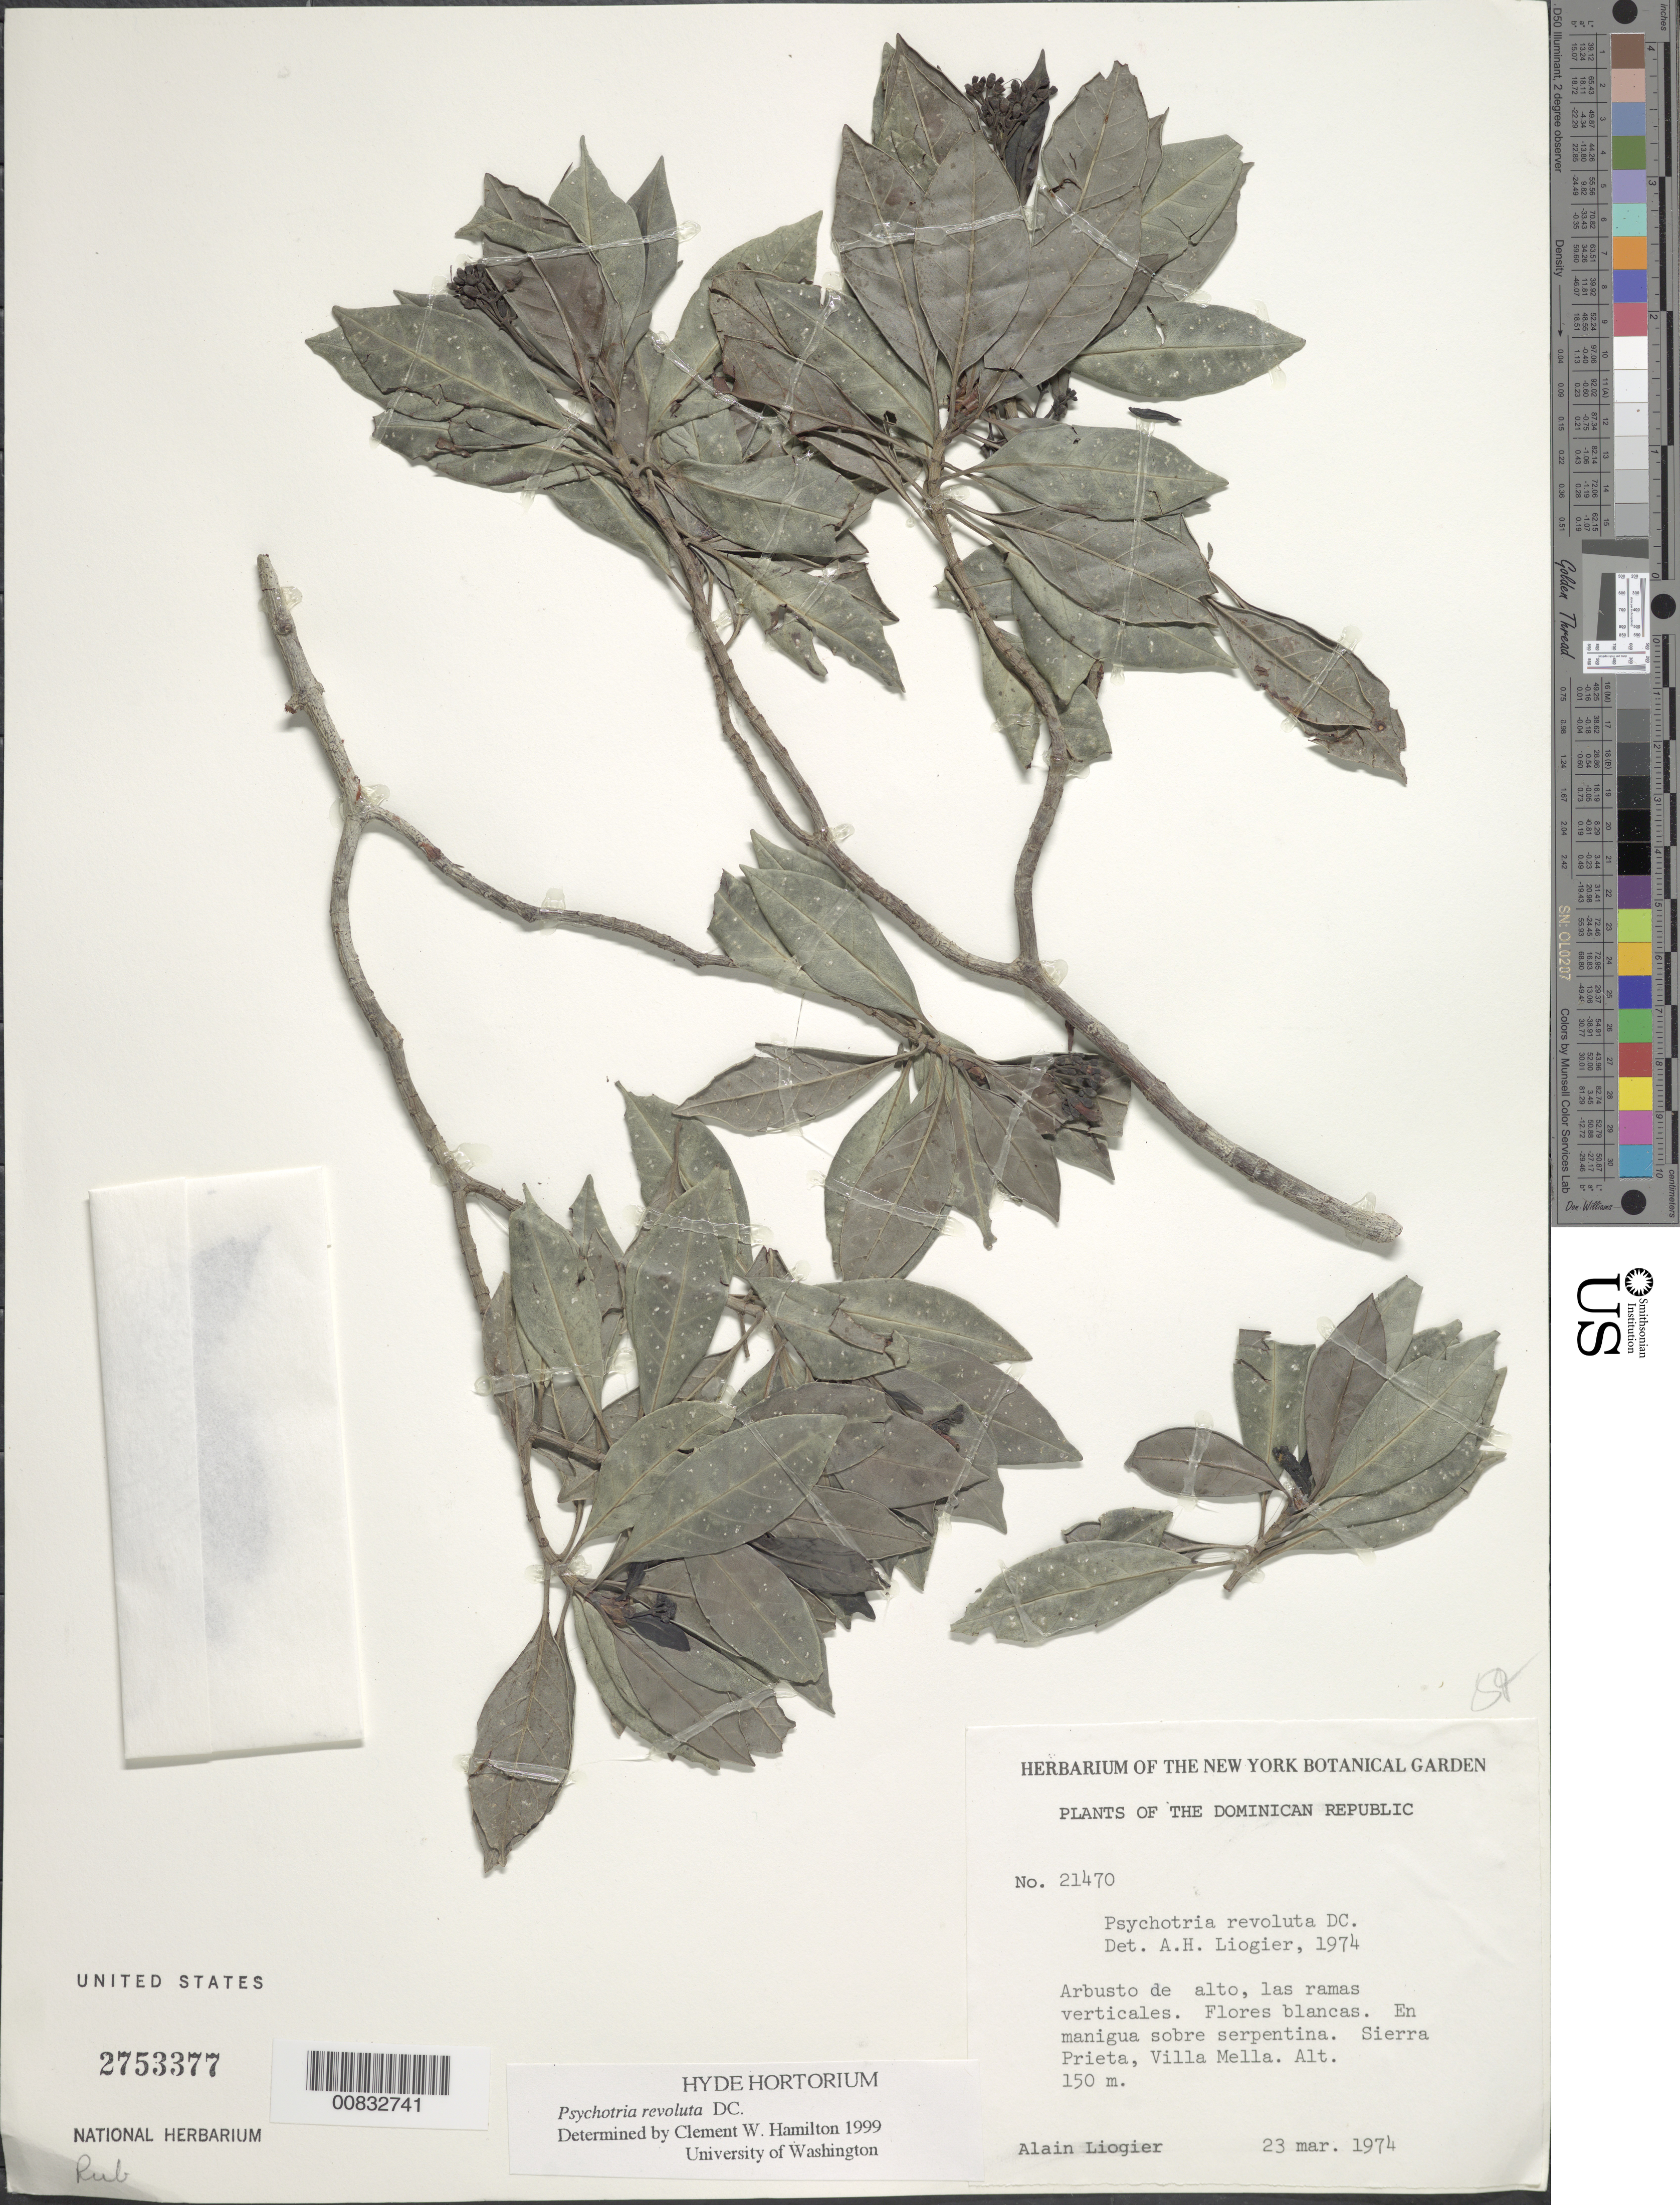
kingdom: Plantae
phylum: Tracheophyta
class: Magnoliopsida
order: Gentianales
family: Rubiaceae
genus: Psychotria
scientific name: Psychotria revoluta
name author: DC.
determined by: Hamilton, C. W.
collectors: A. H. Liogier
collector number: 21470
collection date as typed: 23 Mar 1974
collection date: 1974-03-23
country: Dominican Republic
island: Hispaniola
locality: Sierra Prieta, Villa Mella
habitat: En manigua sobre serpentina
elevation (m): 150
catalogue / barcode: US 2753377